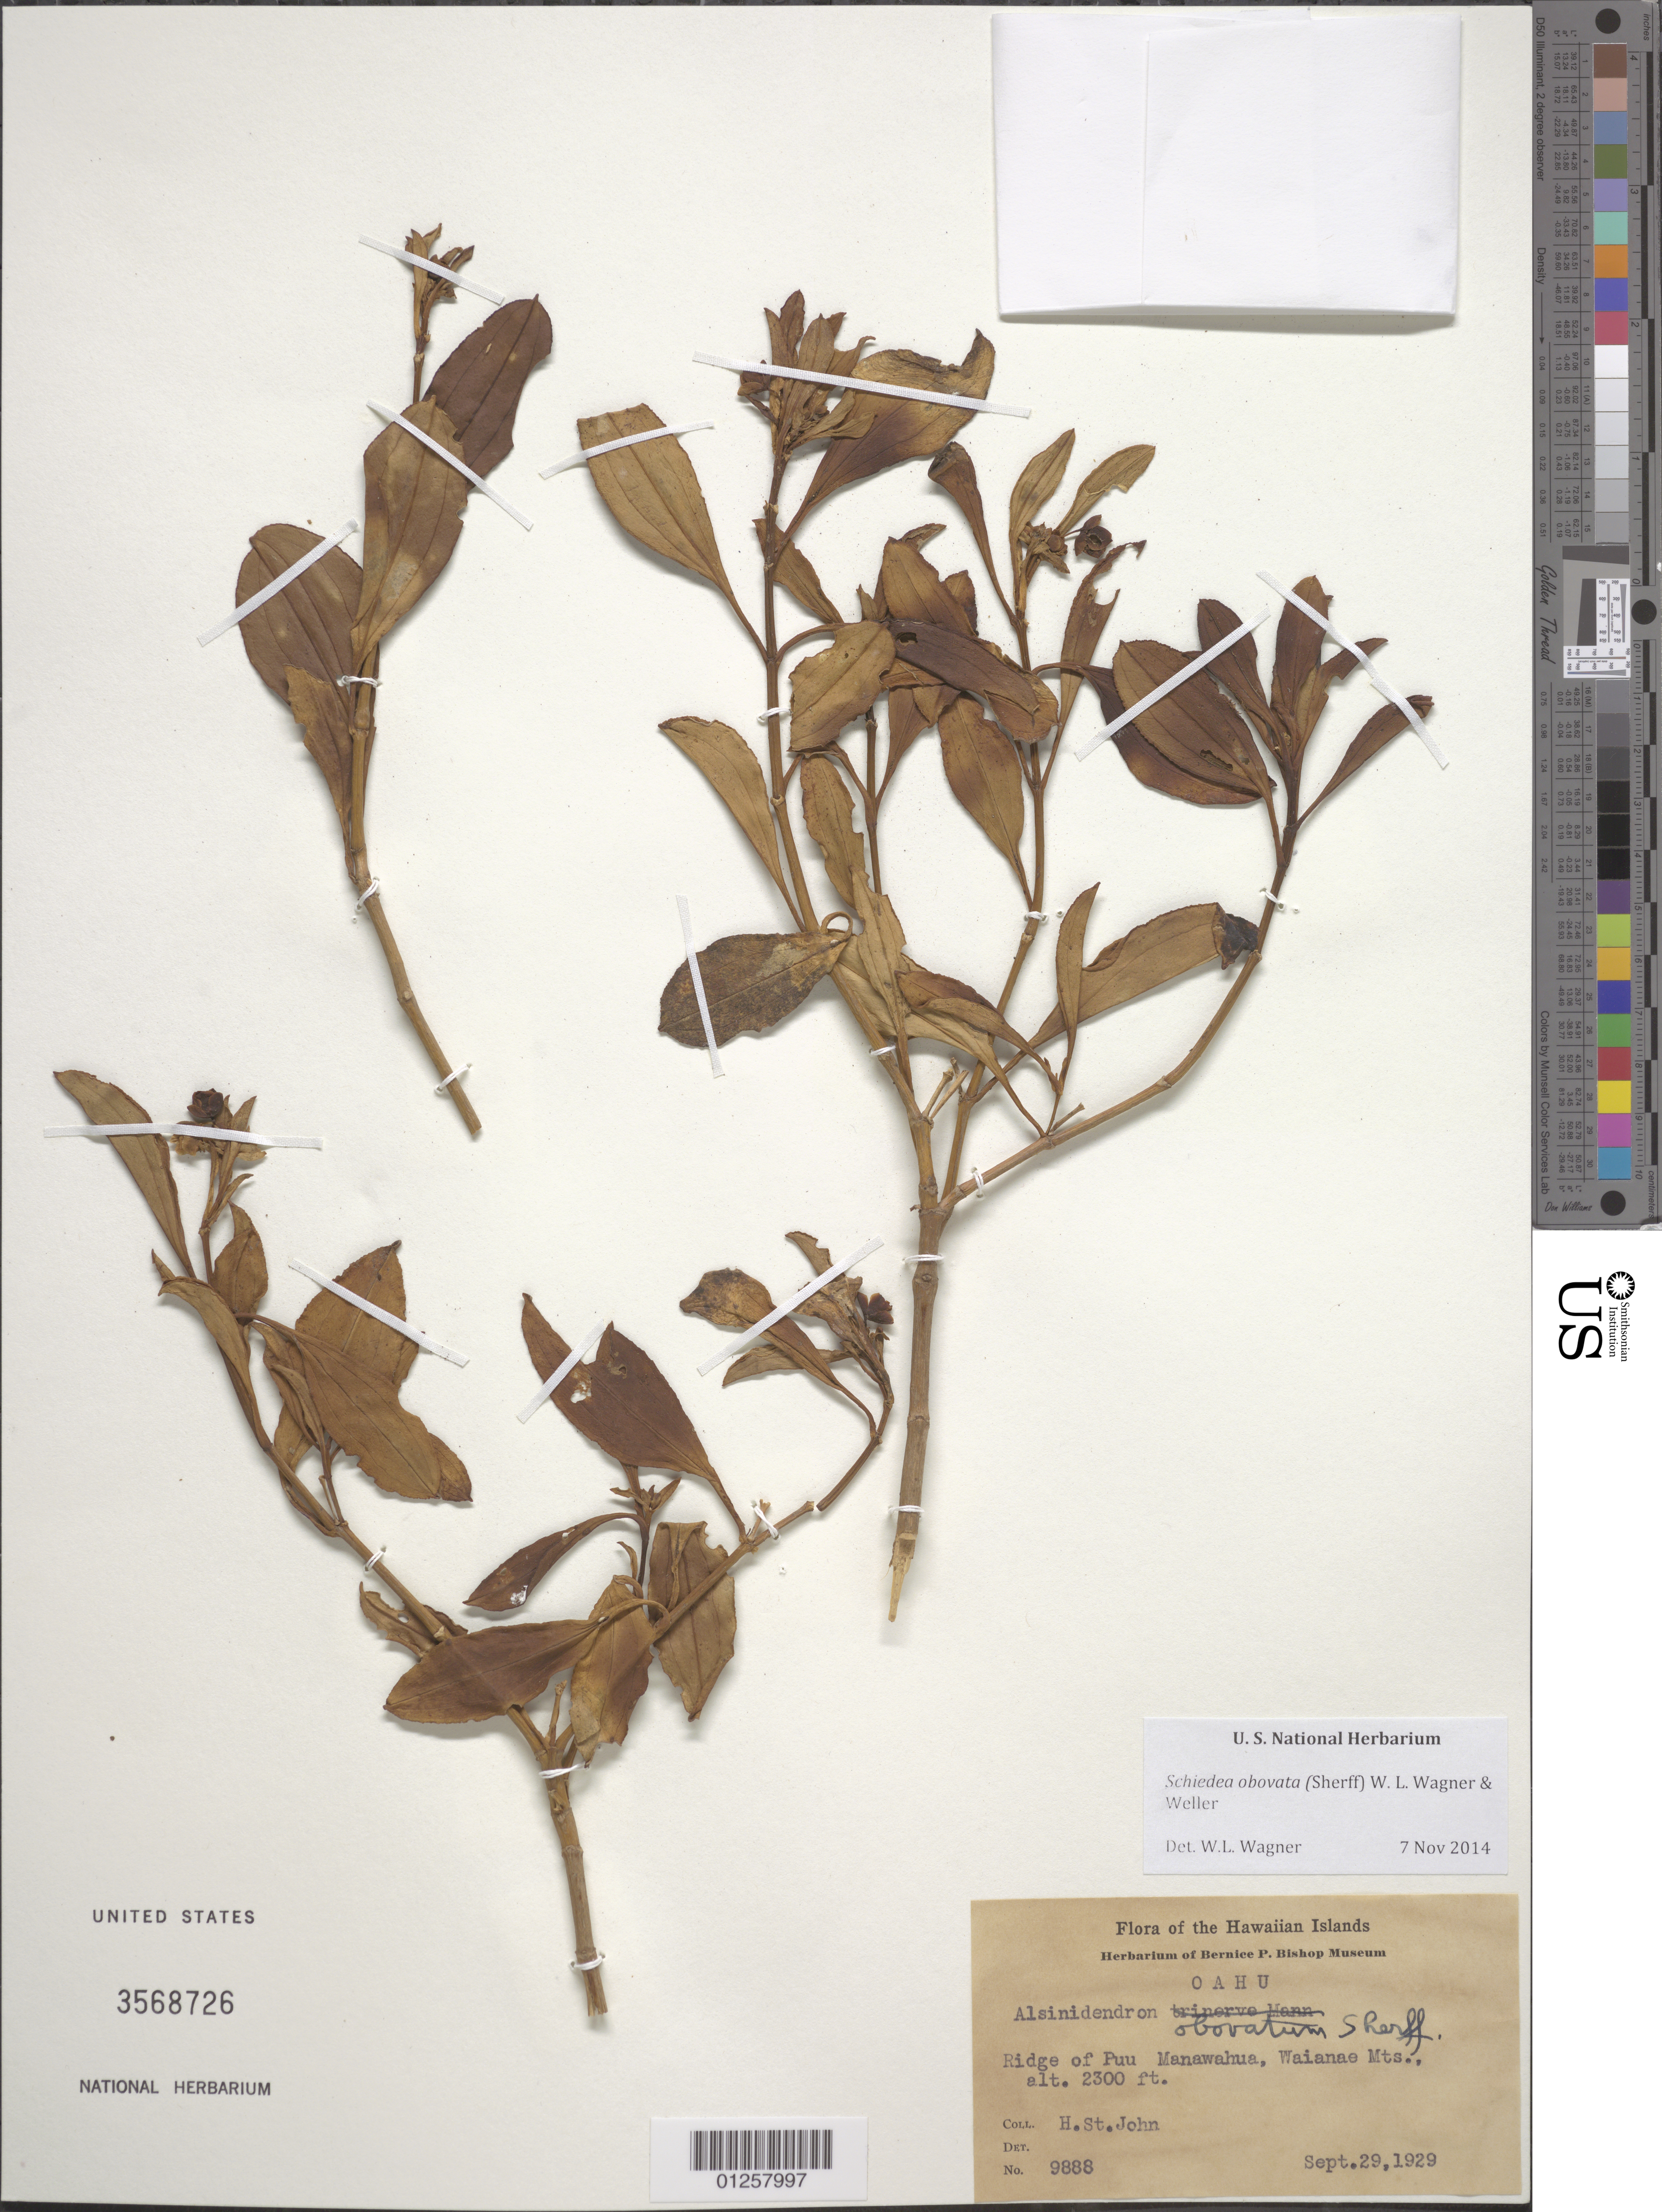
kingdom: Plantae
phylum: Tracheophyta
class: Magnoliopsida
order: Caryophyllales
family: Caryophyllaceae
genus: Schiedea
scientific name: Schiedea obovata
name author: (Sherff) W.L. Wagner & Weller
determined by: Wagner, W. L., (BOT), Smithsonian Institution - National Museum of Natural History (UNITED STATES)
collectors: H. St. John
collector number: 9888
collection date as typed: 29 Sep 1929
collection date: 1929-09-29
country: United States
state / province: Hawaii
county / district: Honolulu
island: Oahu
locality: Ridge of Puu Manawahua, Waianae Mts.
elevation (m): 701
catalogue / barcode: US 3568726